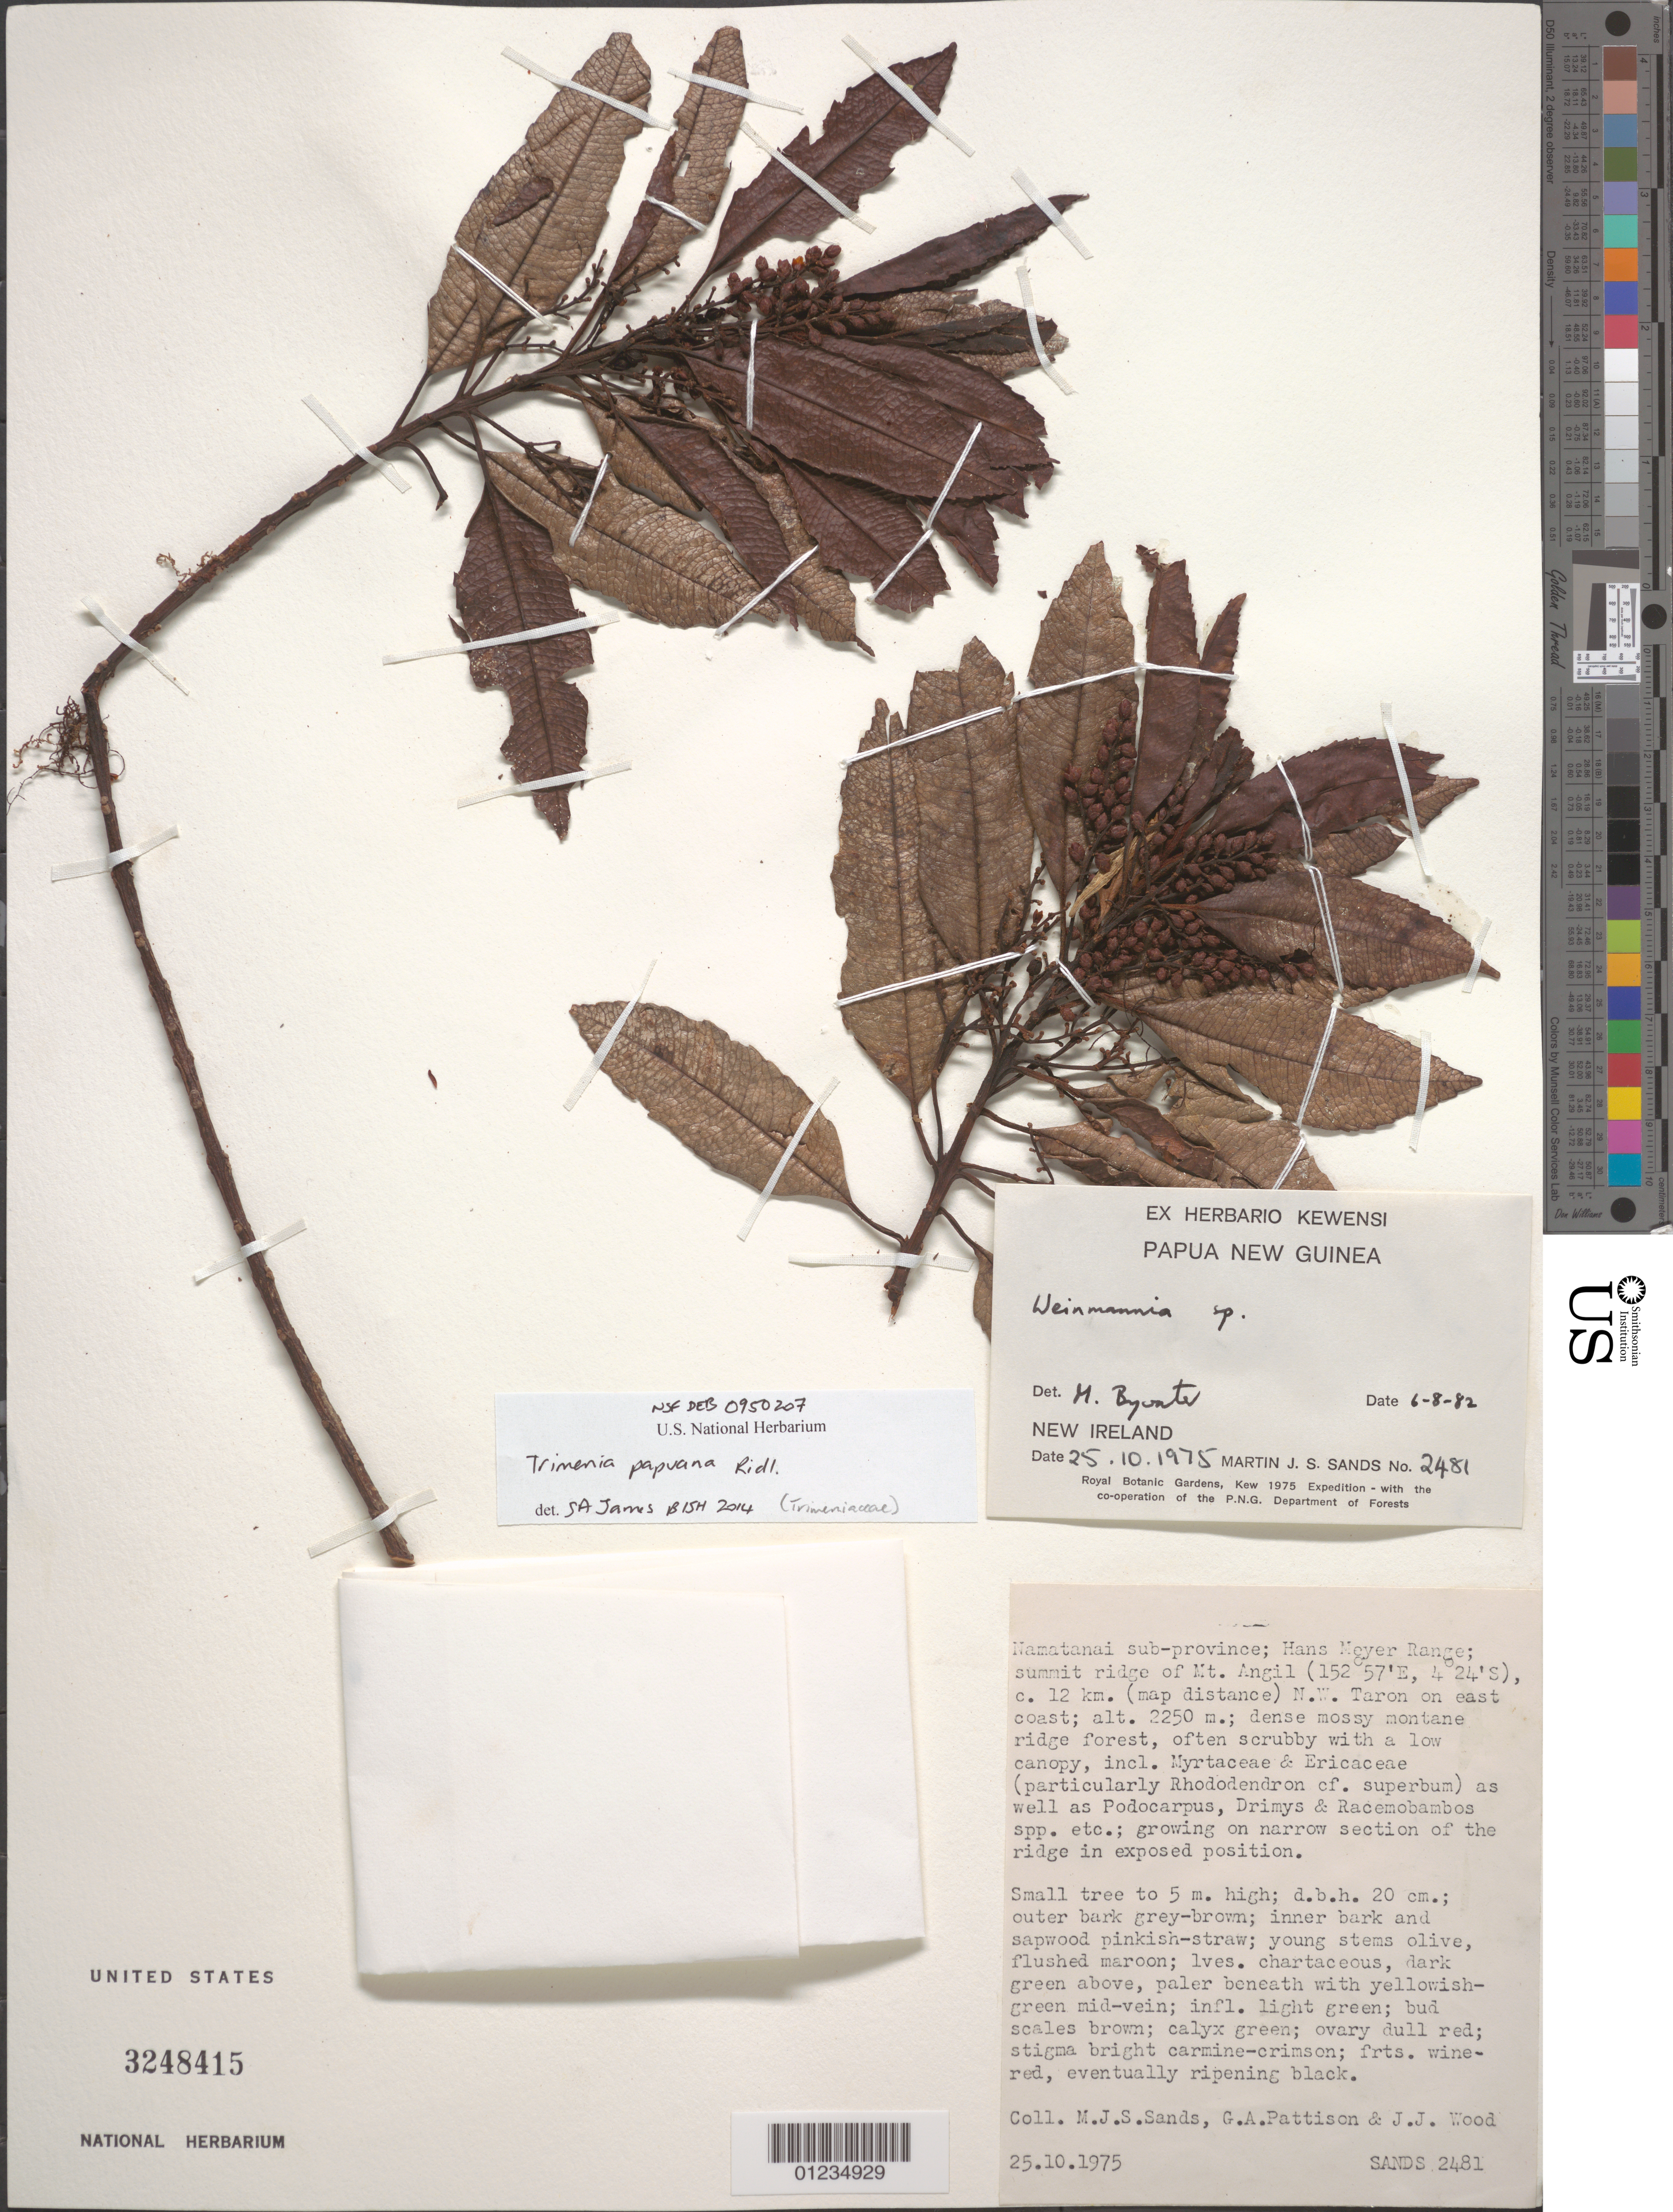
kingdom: Plantae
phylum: Tracheophyta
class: Magnoliopsida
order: Austrobaileyales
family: Trimeniaceae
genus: Trimenia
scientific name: Trimenia papuana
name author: Ridl.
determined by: James, S. A.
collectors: M. Sands, G. Pattison & J. Wood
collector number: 2481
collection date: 1975-10-25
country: Papua New Guinea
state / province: New Ireland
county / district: Namatanai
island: New Ireland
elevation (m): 2250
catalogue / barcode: US 3248415